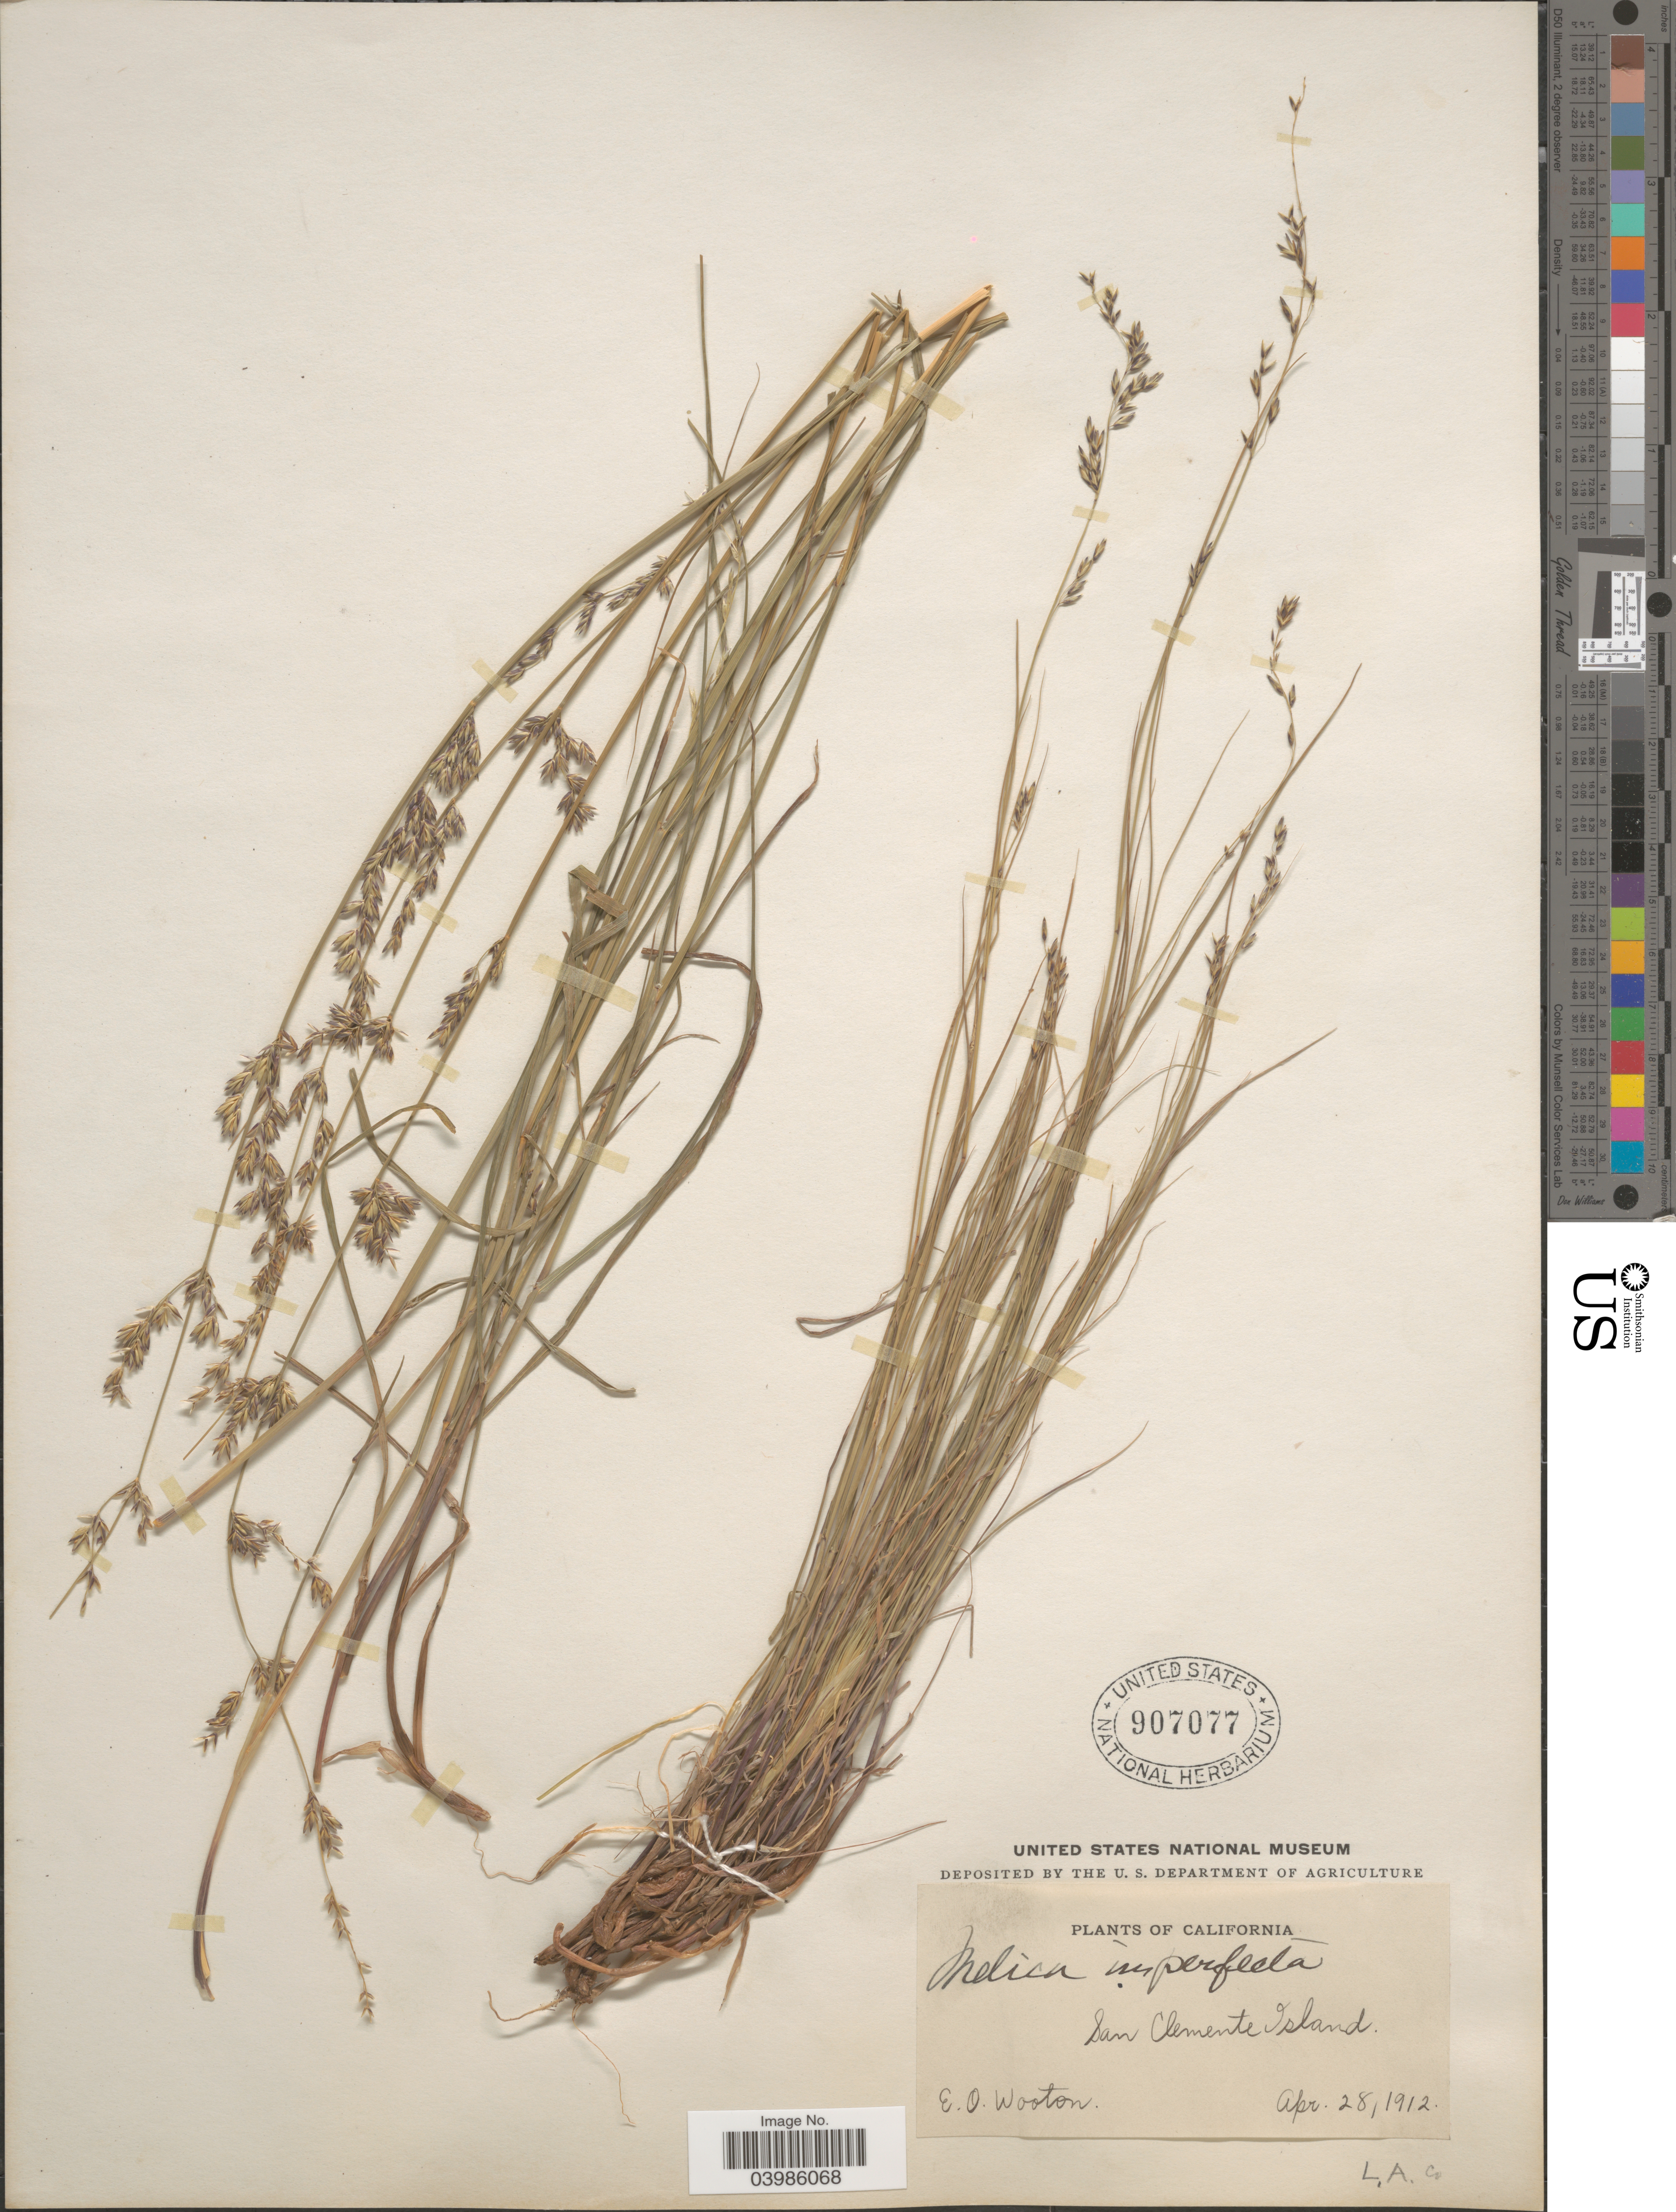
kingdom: Plantae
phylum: Tracheophyta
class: Liliopsida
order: Poales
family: Poaceae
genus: Melica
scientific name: Melica imperfecta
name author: Trin.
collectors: E. O. Wooton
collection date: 1912-04-28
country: United States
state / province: California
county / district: Los Angeles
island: San Clemente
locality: San Clemente Island. L.A. Co.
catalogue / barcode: US 907077